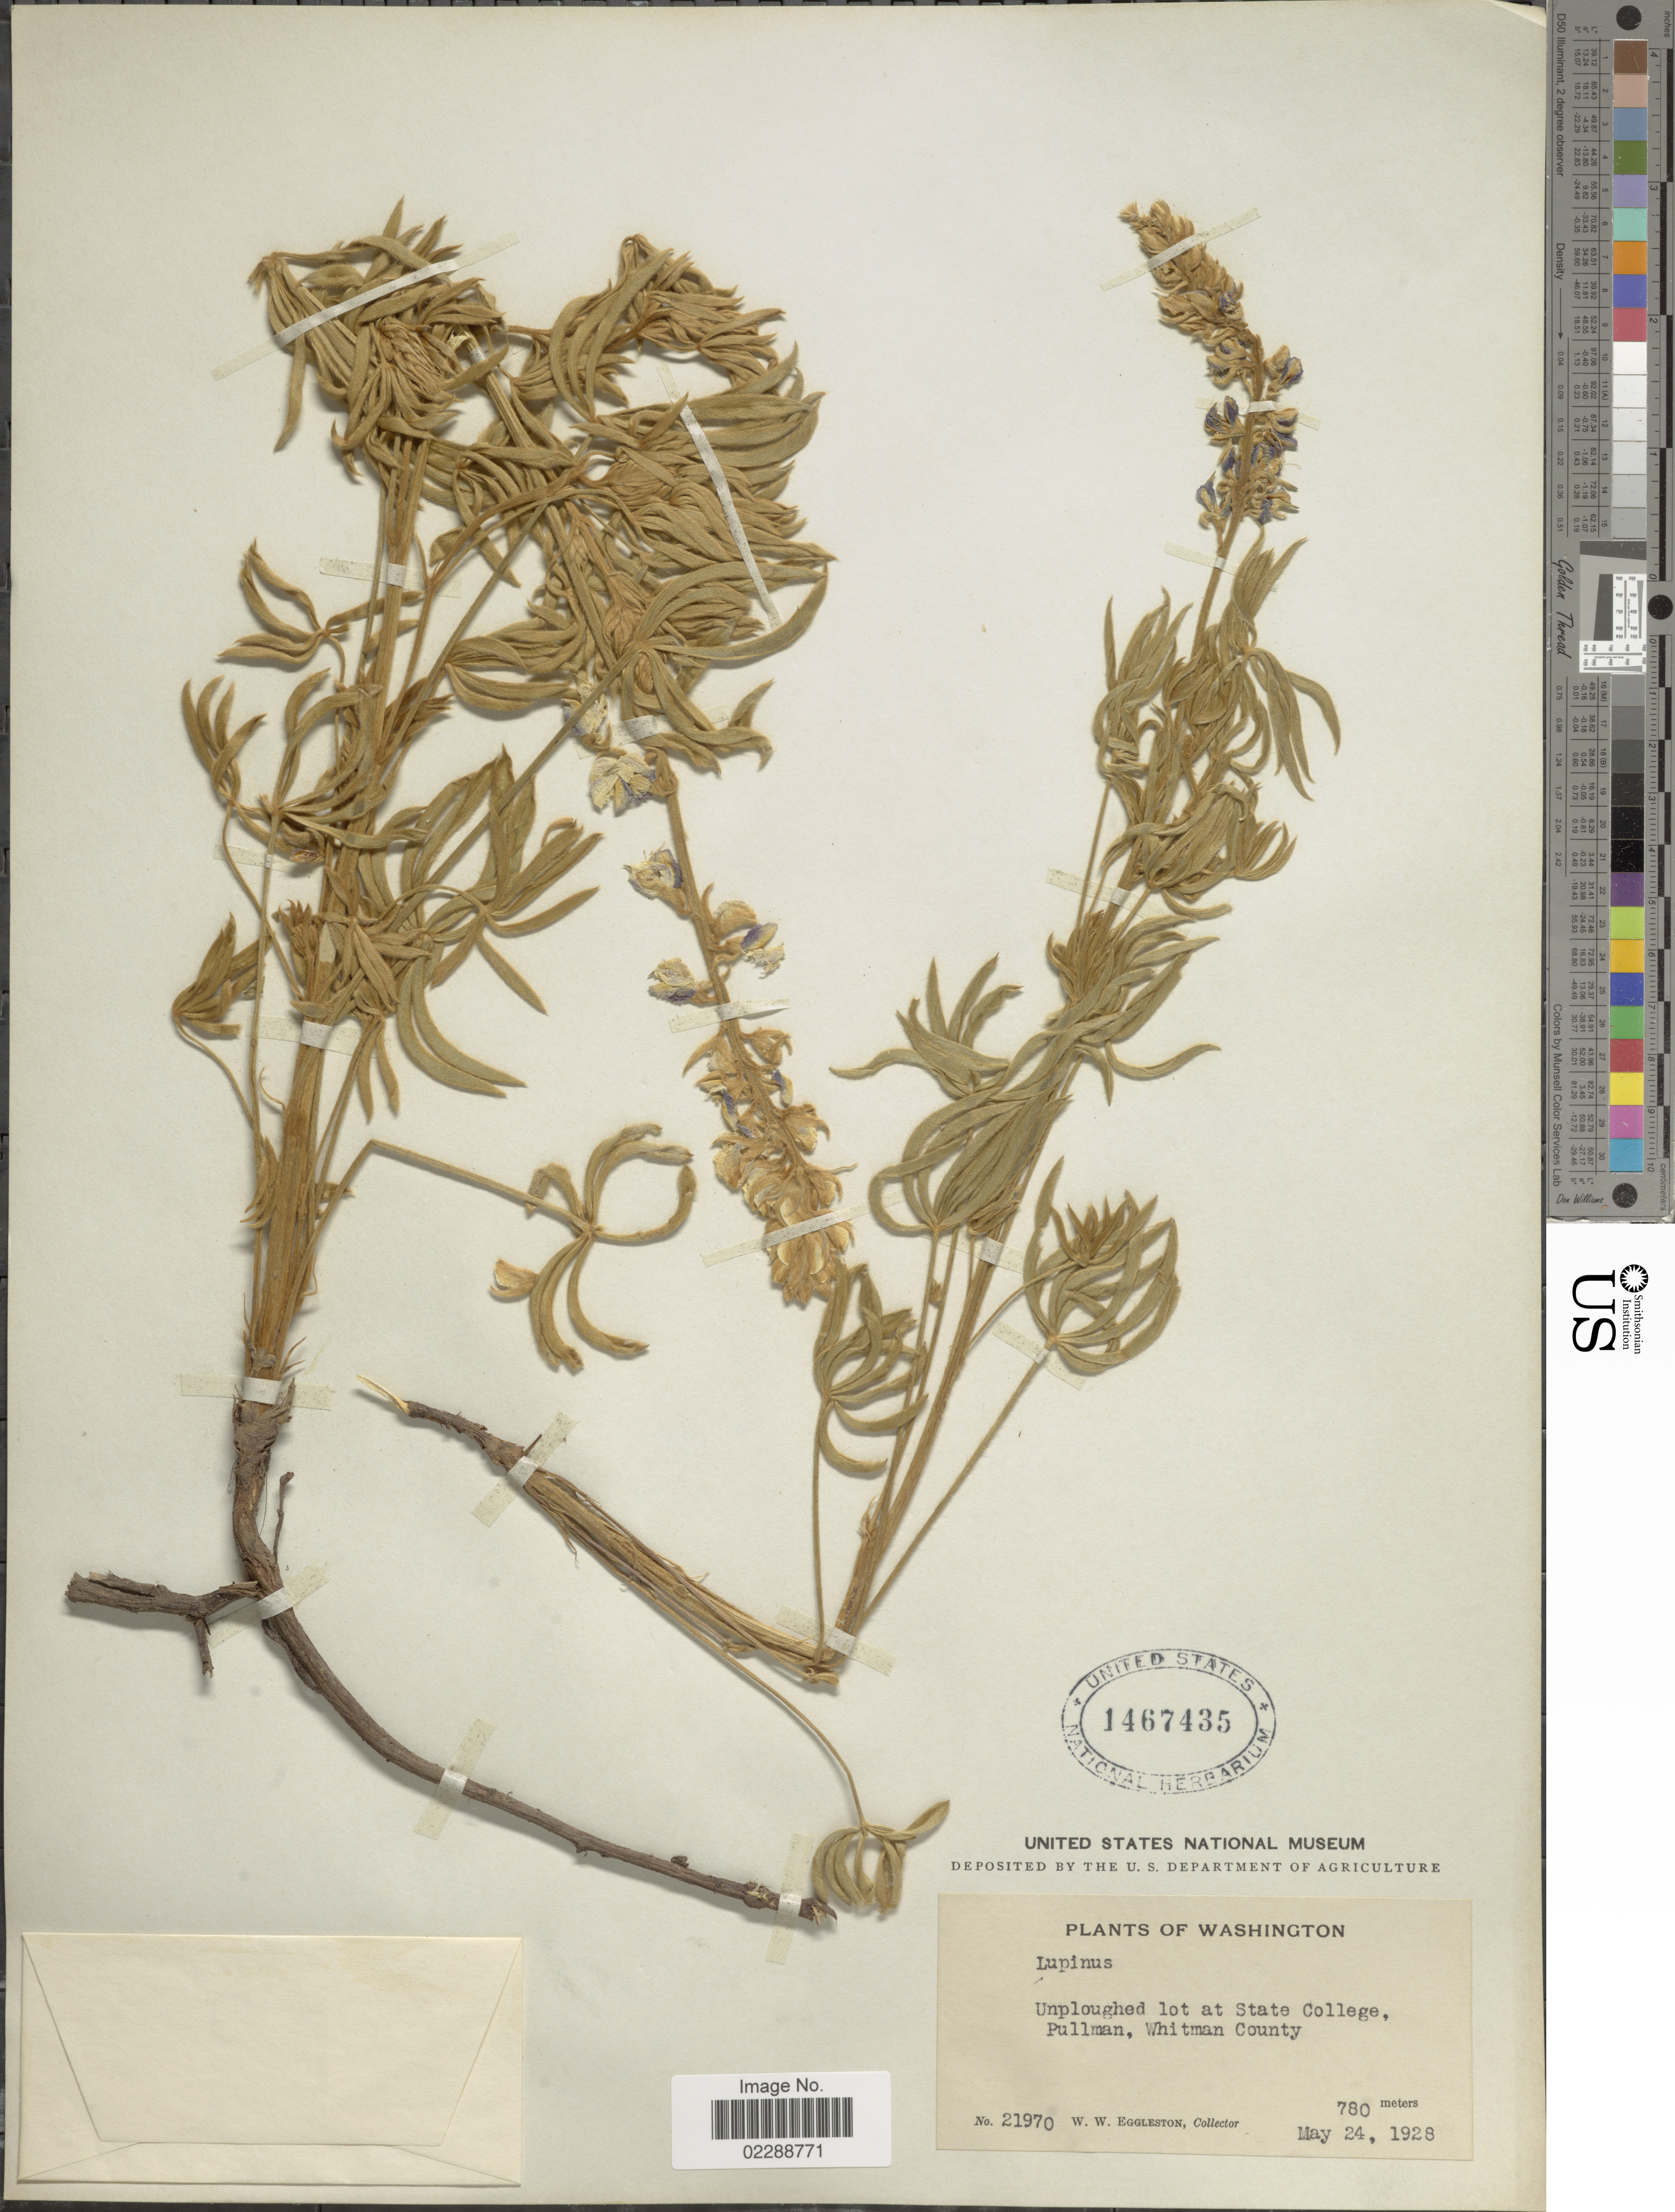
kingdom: Plantae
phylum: Tracheophyta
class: Magnoliopsida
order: Fabales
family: Fabaceae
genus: Lupinus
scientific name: Lupinus sp.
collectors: W. W. Eggleston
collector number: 21970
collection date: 1928-05-24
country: United States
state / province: Washington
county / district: Whitman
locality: Unploughed lot at State College, Pullman, Whitman County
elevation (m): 780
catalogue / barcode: US 1467435